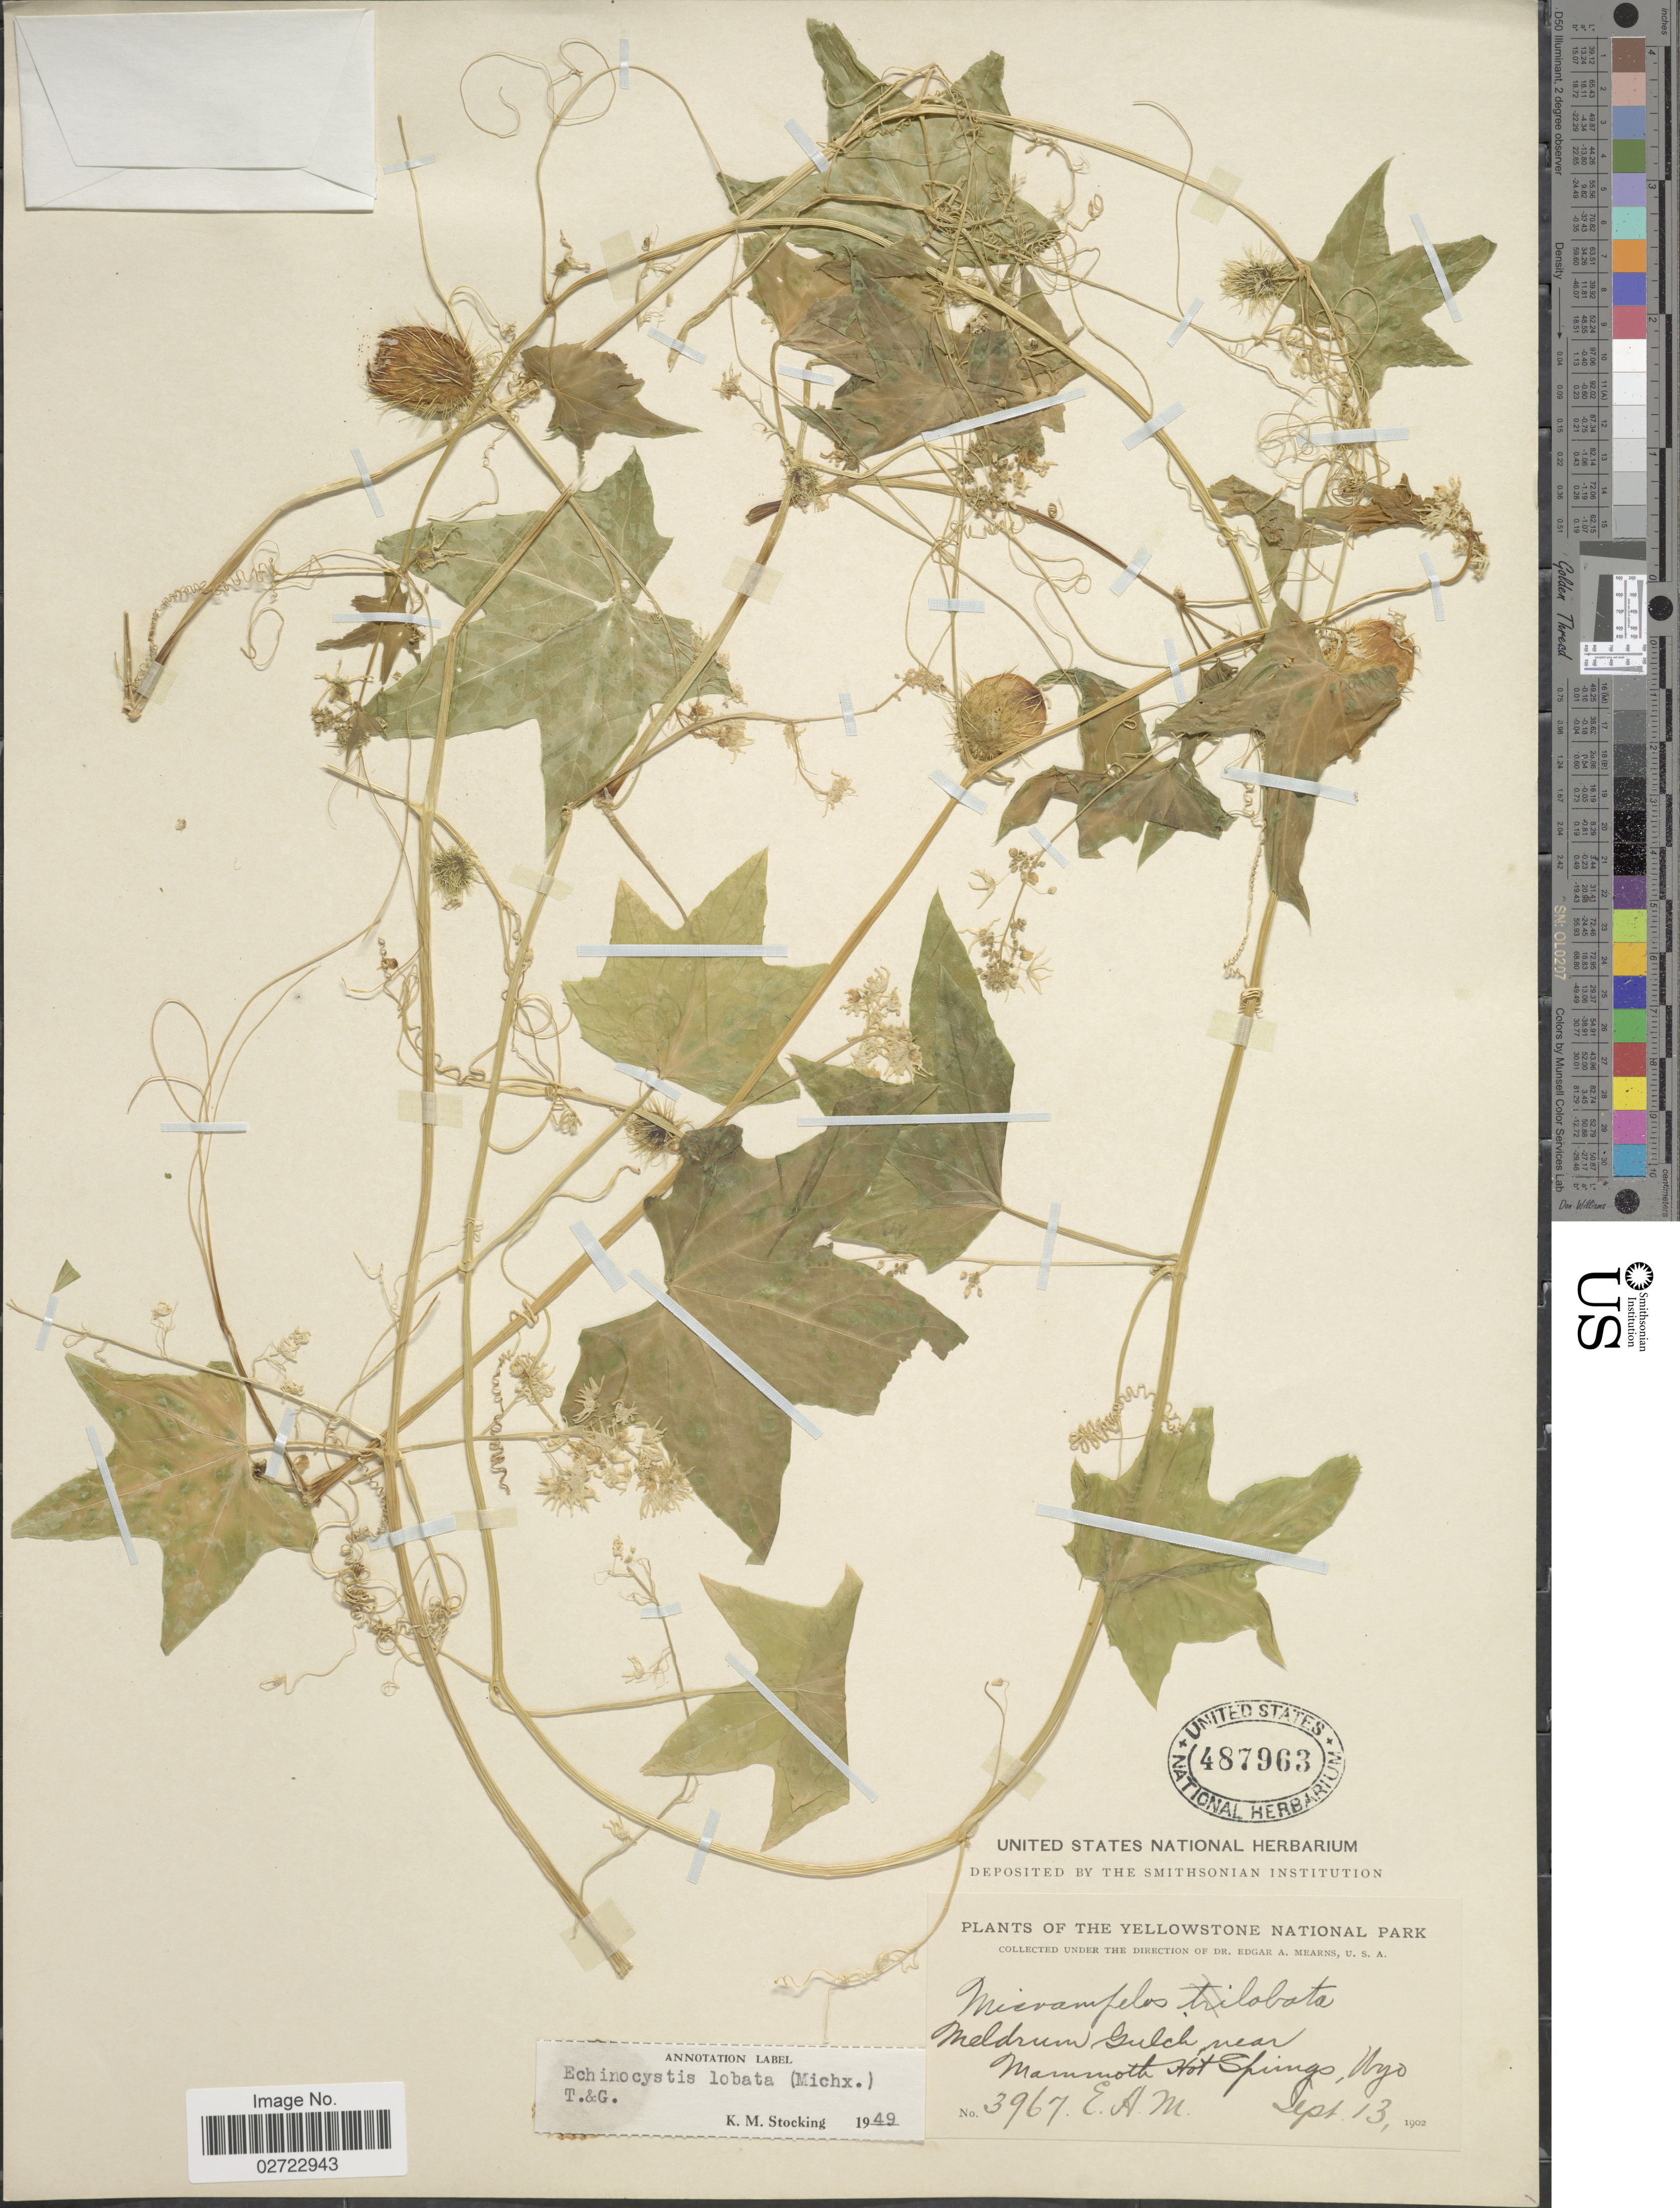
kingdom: Plantae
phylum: Tracheophyta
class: Magnoliopsida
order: Cucurbitales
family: Cucurbitaceae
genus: Echinocystis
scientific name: Echinocystis lobata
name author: (Michx.) Torr. & A. Gray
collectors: E. A. Mearns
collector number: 3967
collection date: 1902-09-13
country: United States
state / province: Wyoming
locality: The Yellowstone National Park, Meldrun Gulch near Mammoth Hot Springs.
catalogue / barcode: US 487963